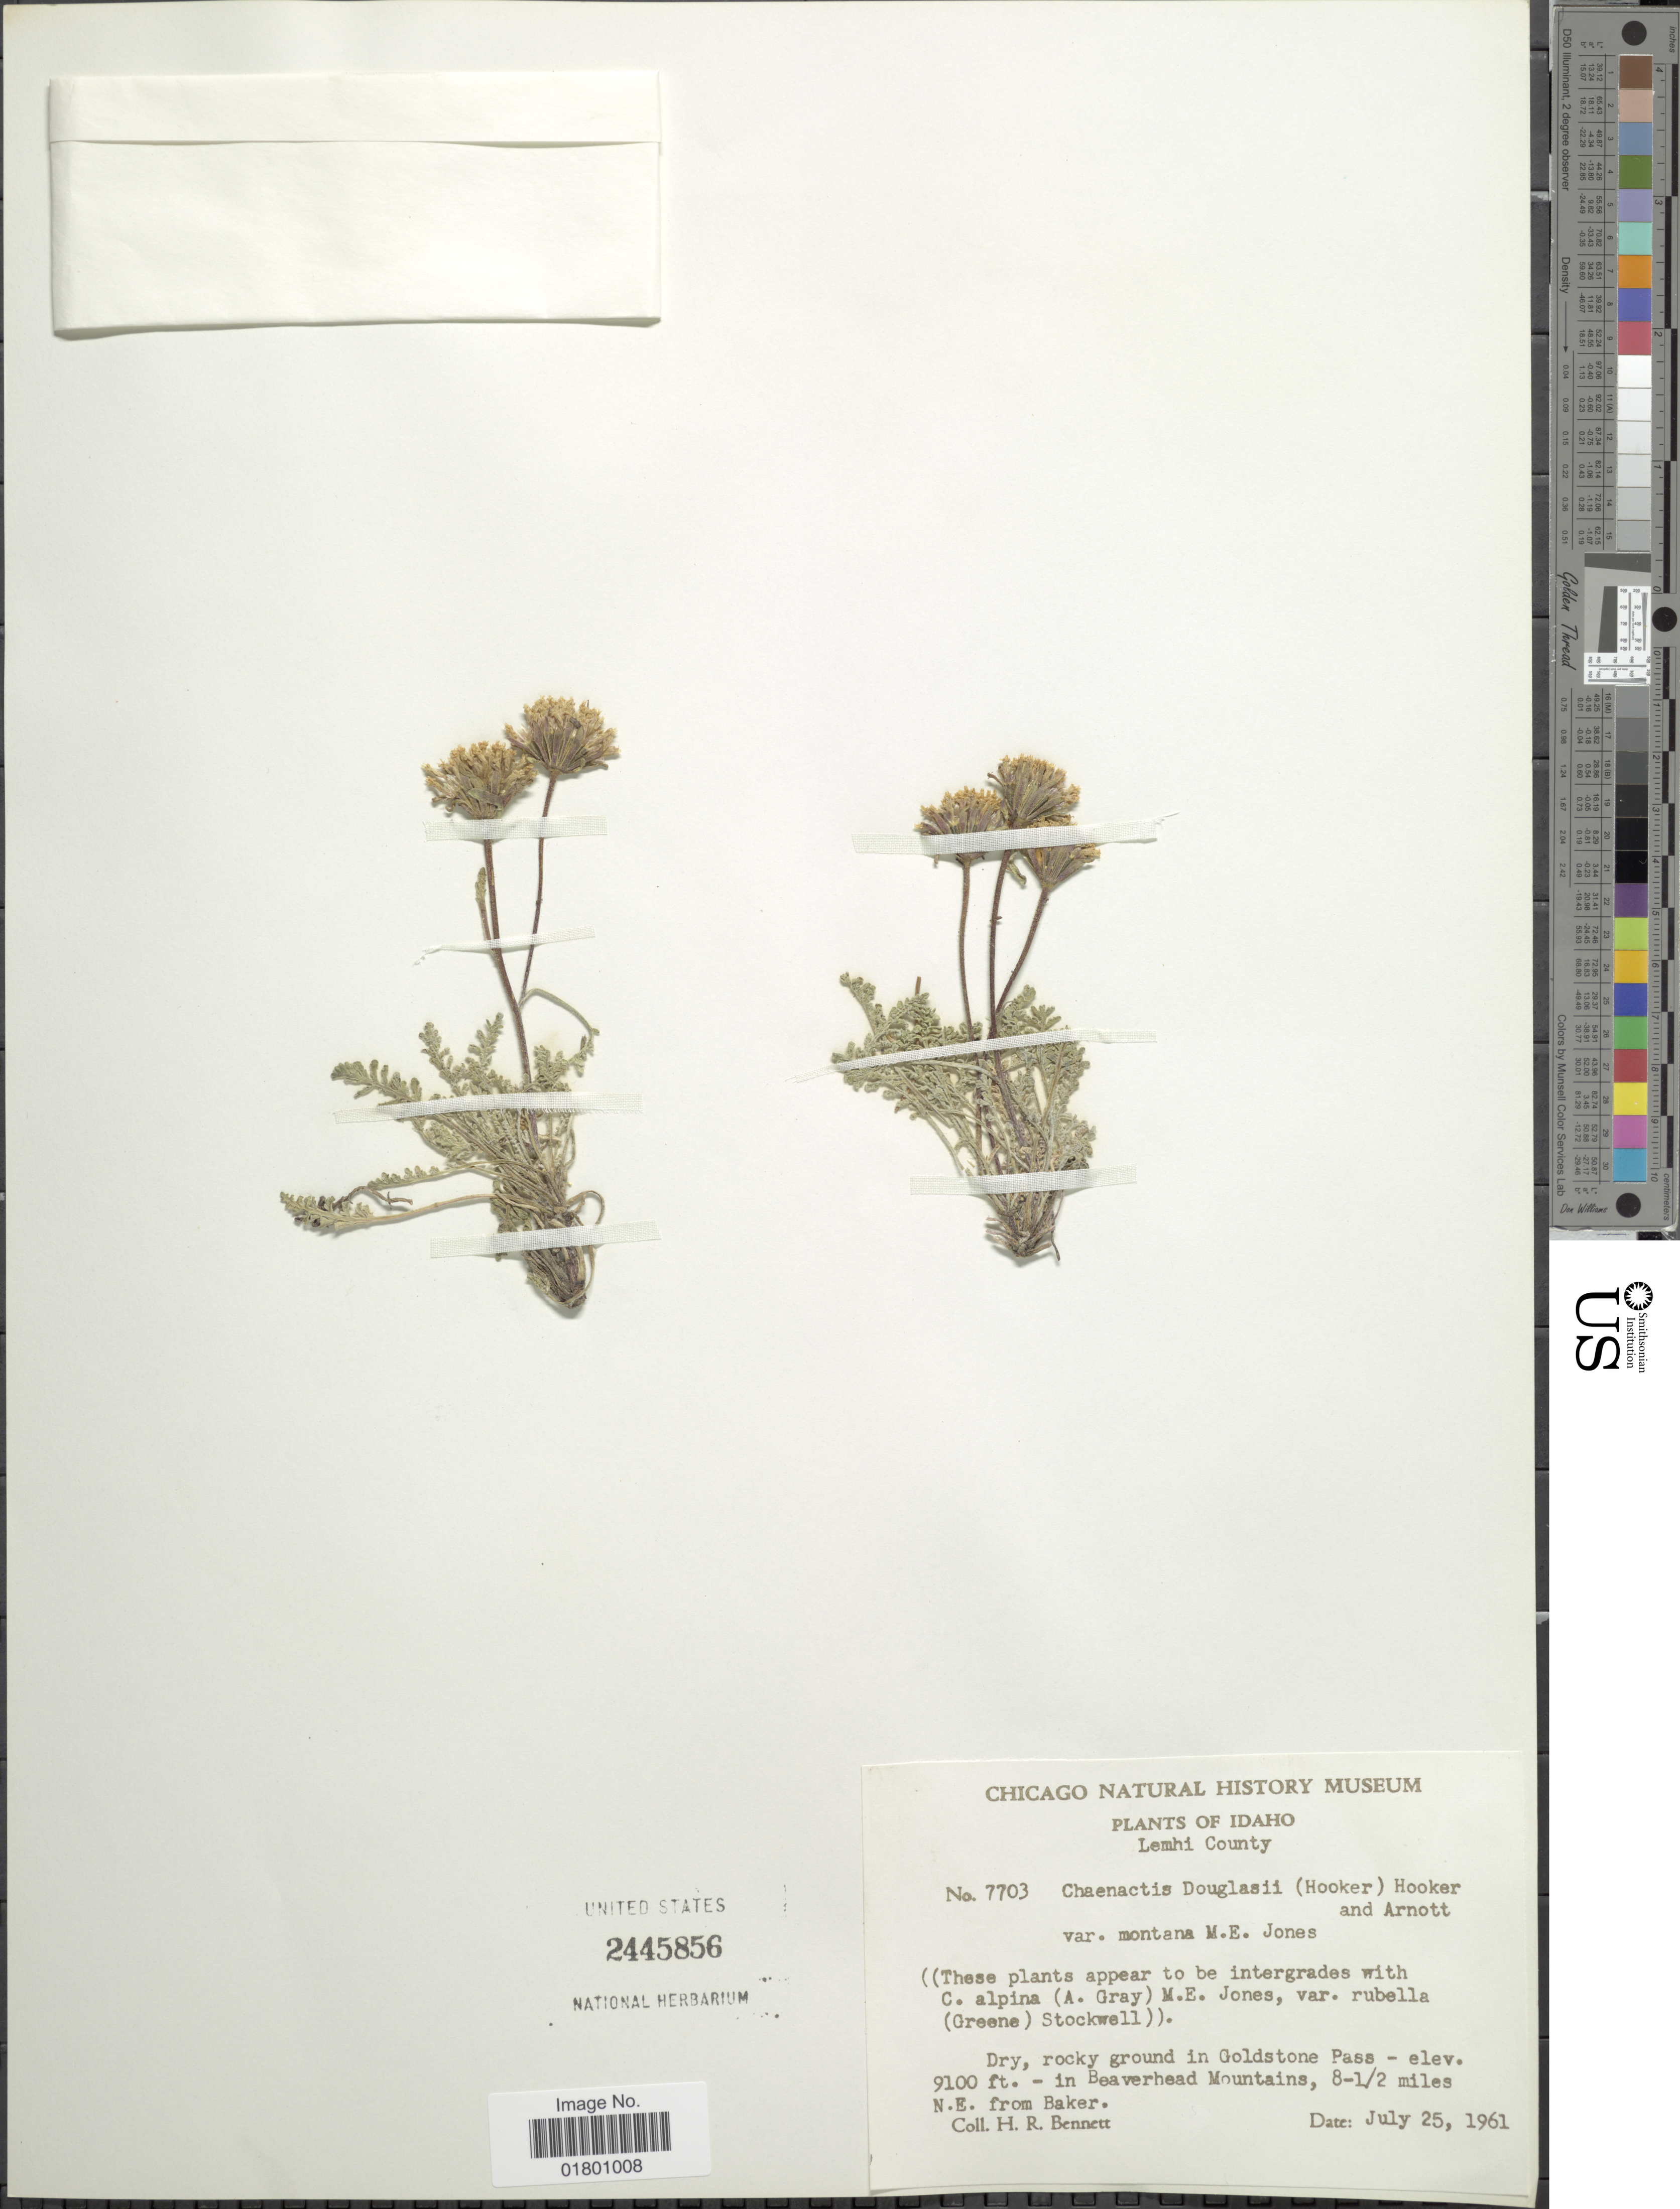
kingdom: Plantae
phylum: Tracheophyta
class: Magnoliopsida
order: Asterales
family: Asteraceae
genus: Chaenactis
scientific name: Chaenactis douglasii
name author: Hook. & Arn.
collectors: H. R. Bennett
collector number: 7703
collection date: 1961-07-25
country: United States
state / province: Idaho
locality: Lemhi County, Dry, rocky ground in Goldstone Pass, in Beaverhead Mountains, 8-1/2 miles N.E. from Baker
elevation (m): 2774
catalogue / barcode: US 2445856